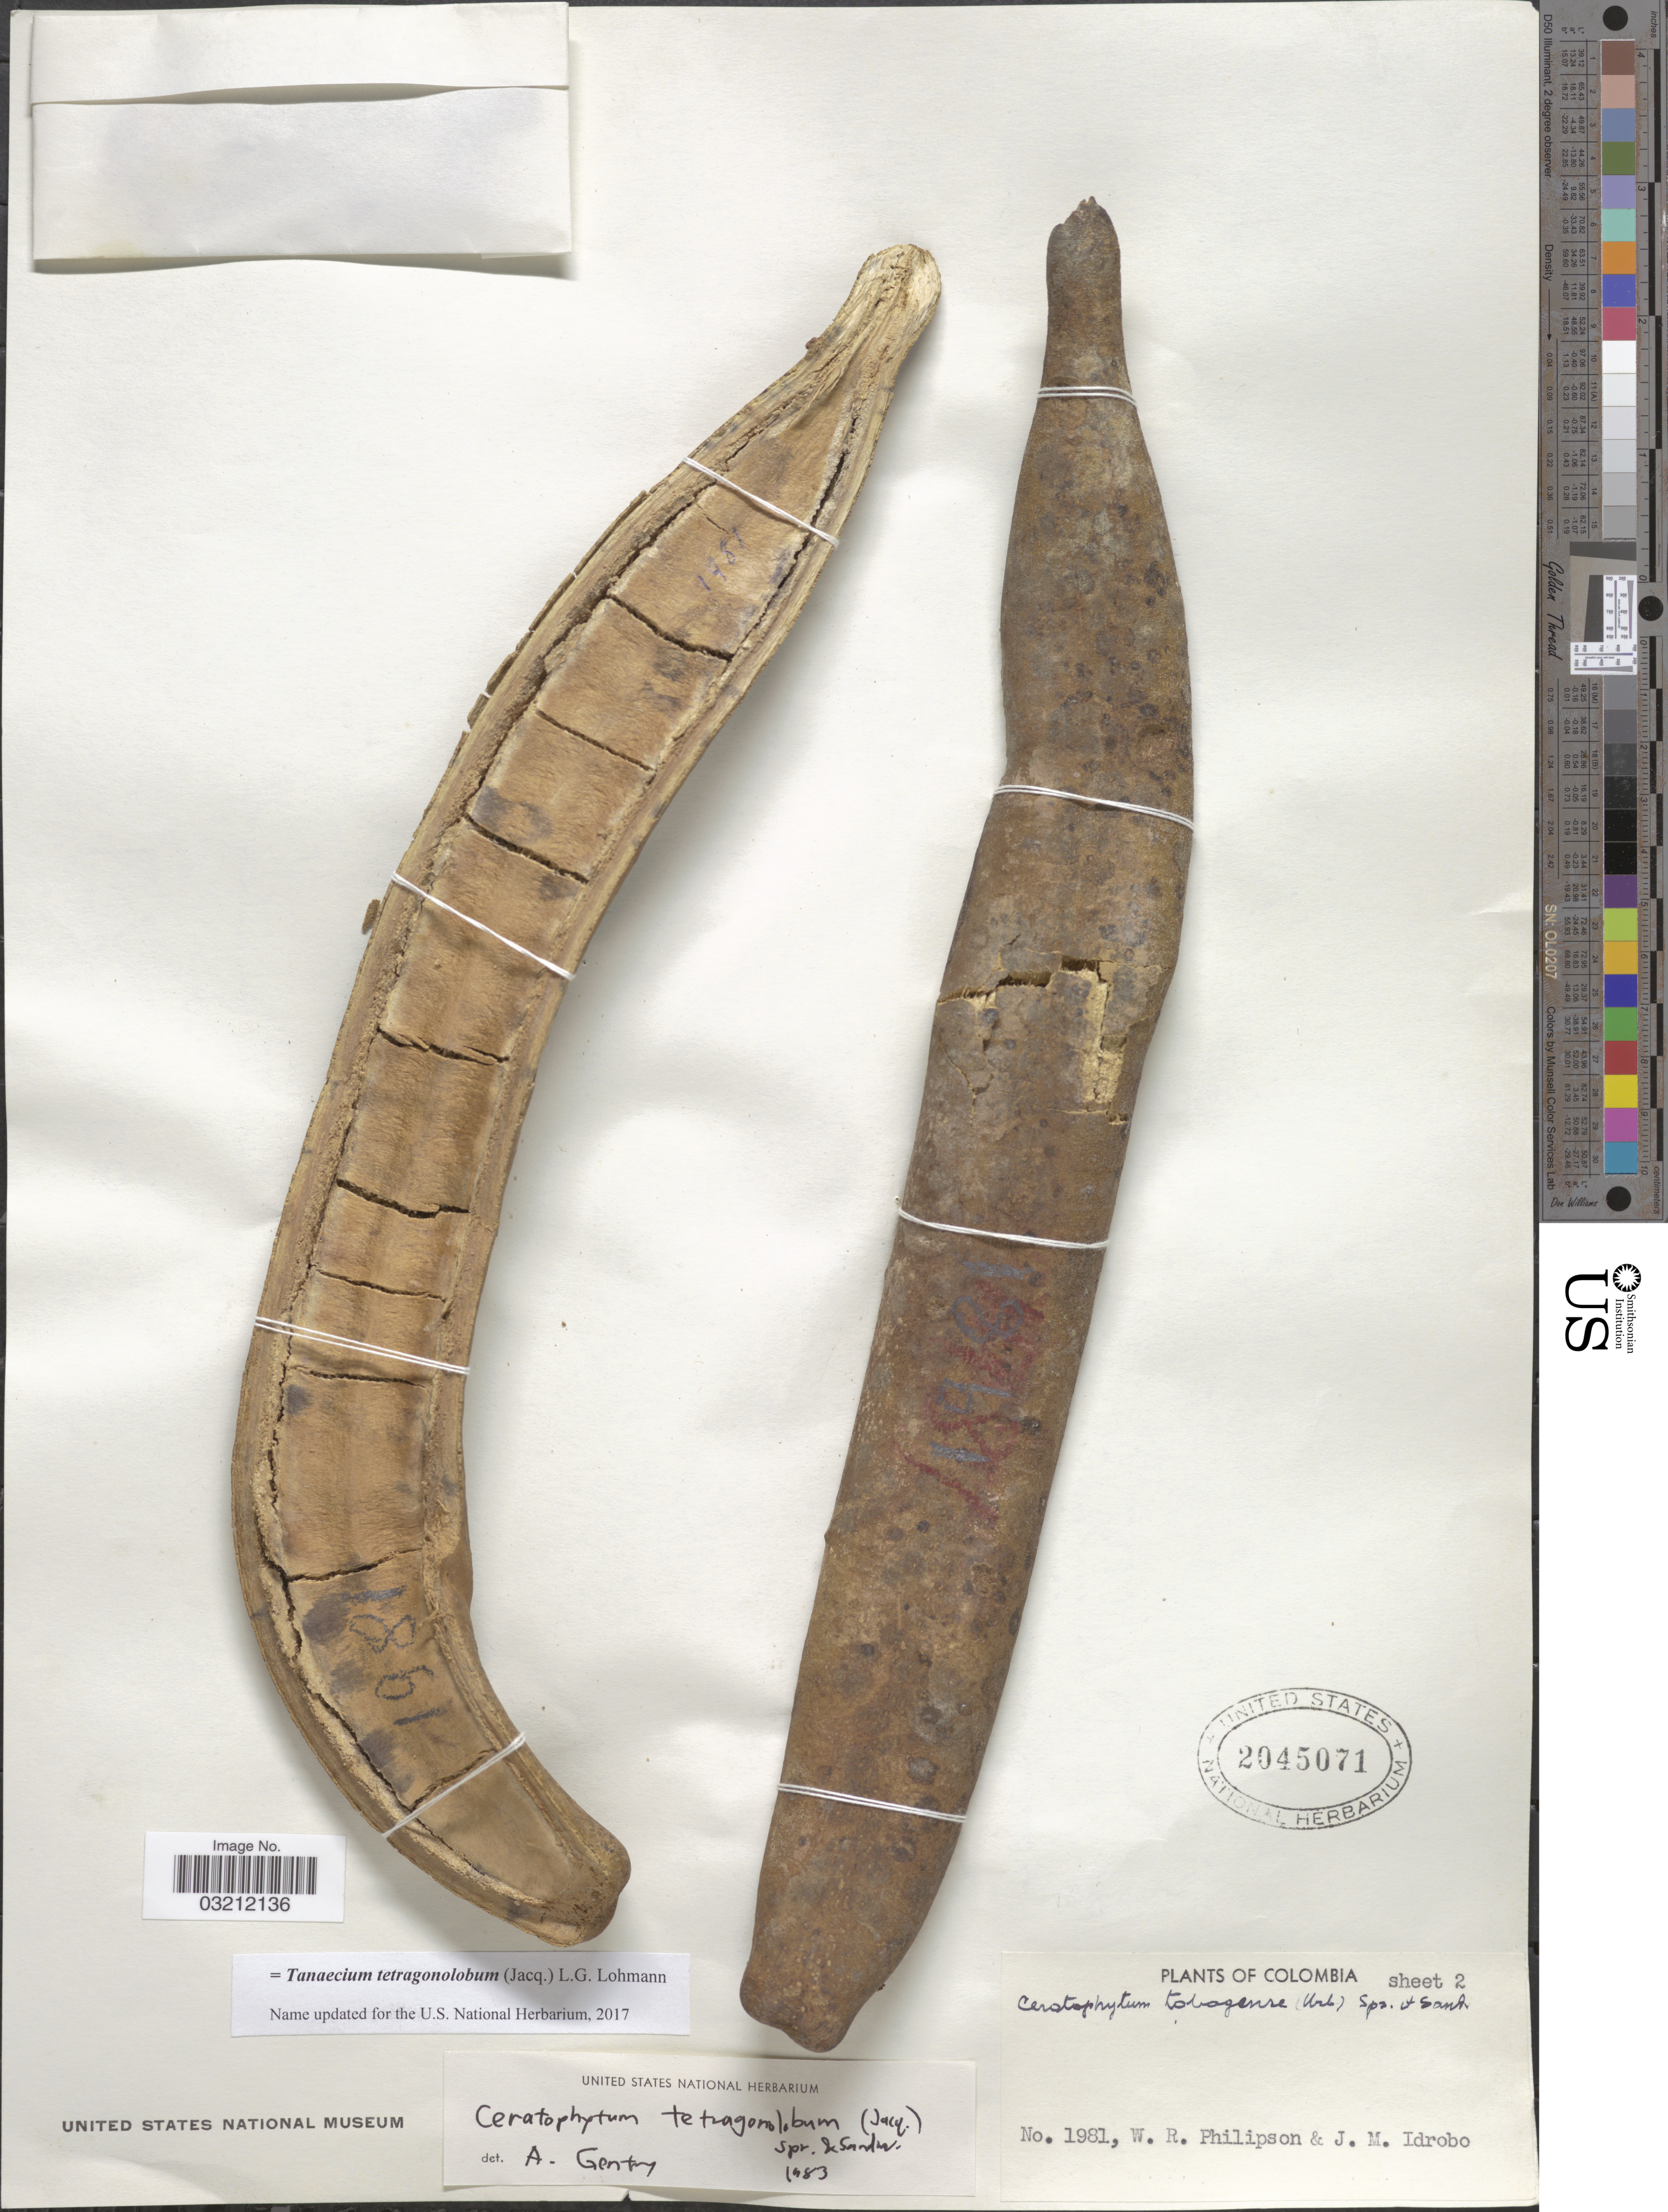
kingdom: Plantae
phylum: Tracheophyta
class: Magnoliopsida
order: Lamiales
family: Bignoniaceae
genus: Tanaecium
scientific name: Tanaecium tetragonolobum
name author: (Jacq.) L.G. Lohmann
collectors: W. R. Philipson & J. M. Idrobo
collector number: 1981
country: Colombia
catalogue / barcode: US 2045071